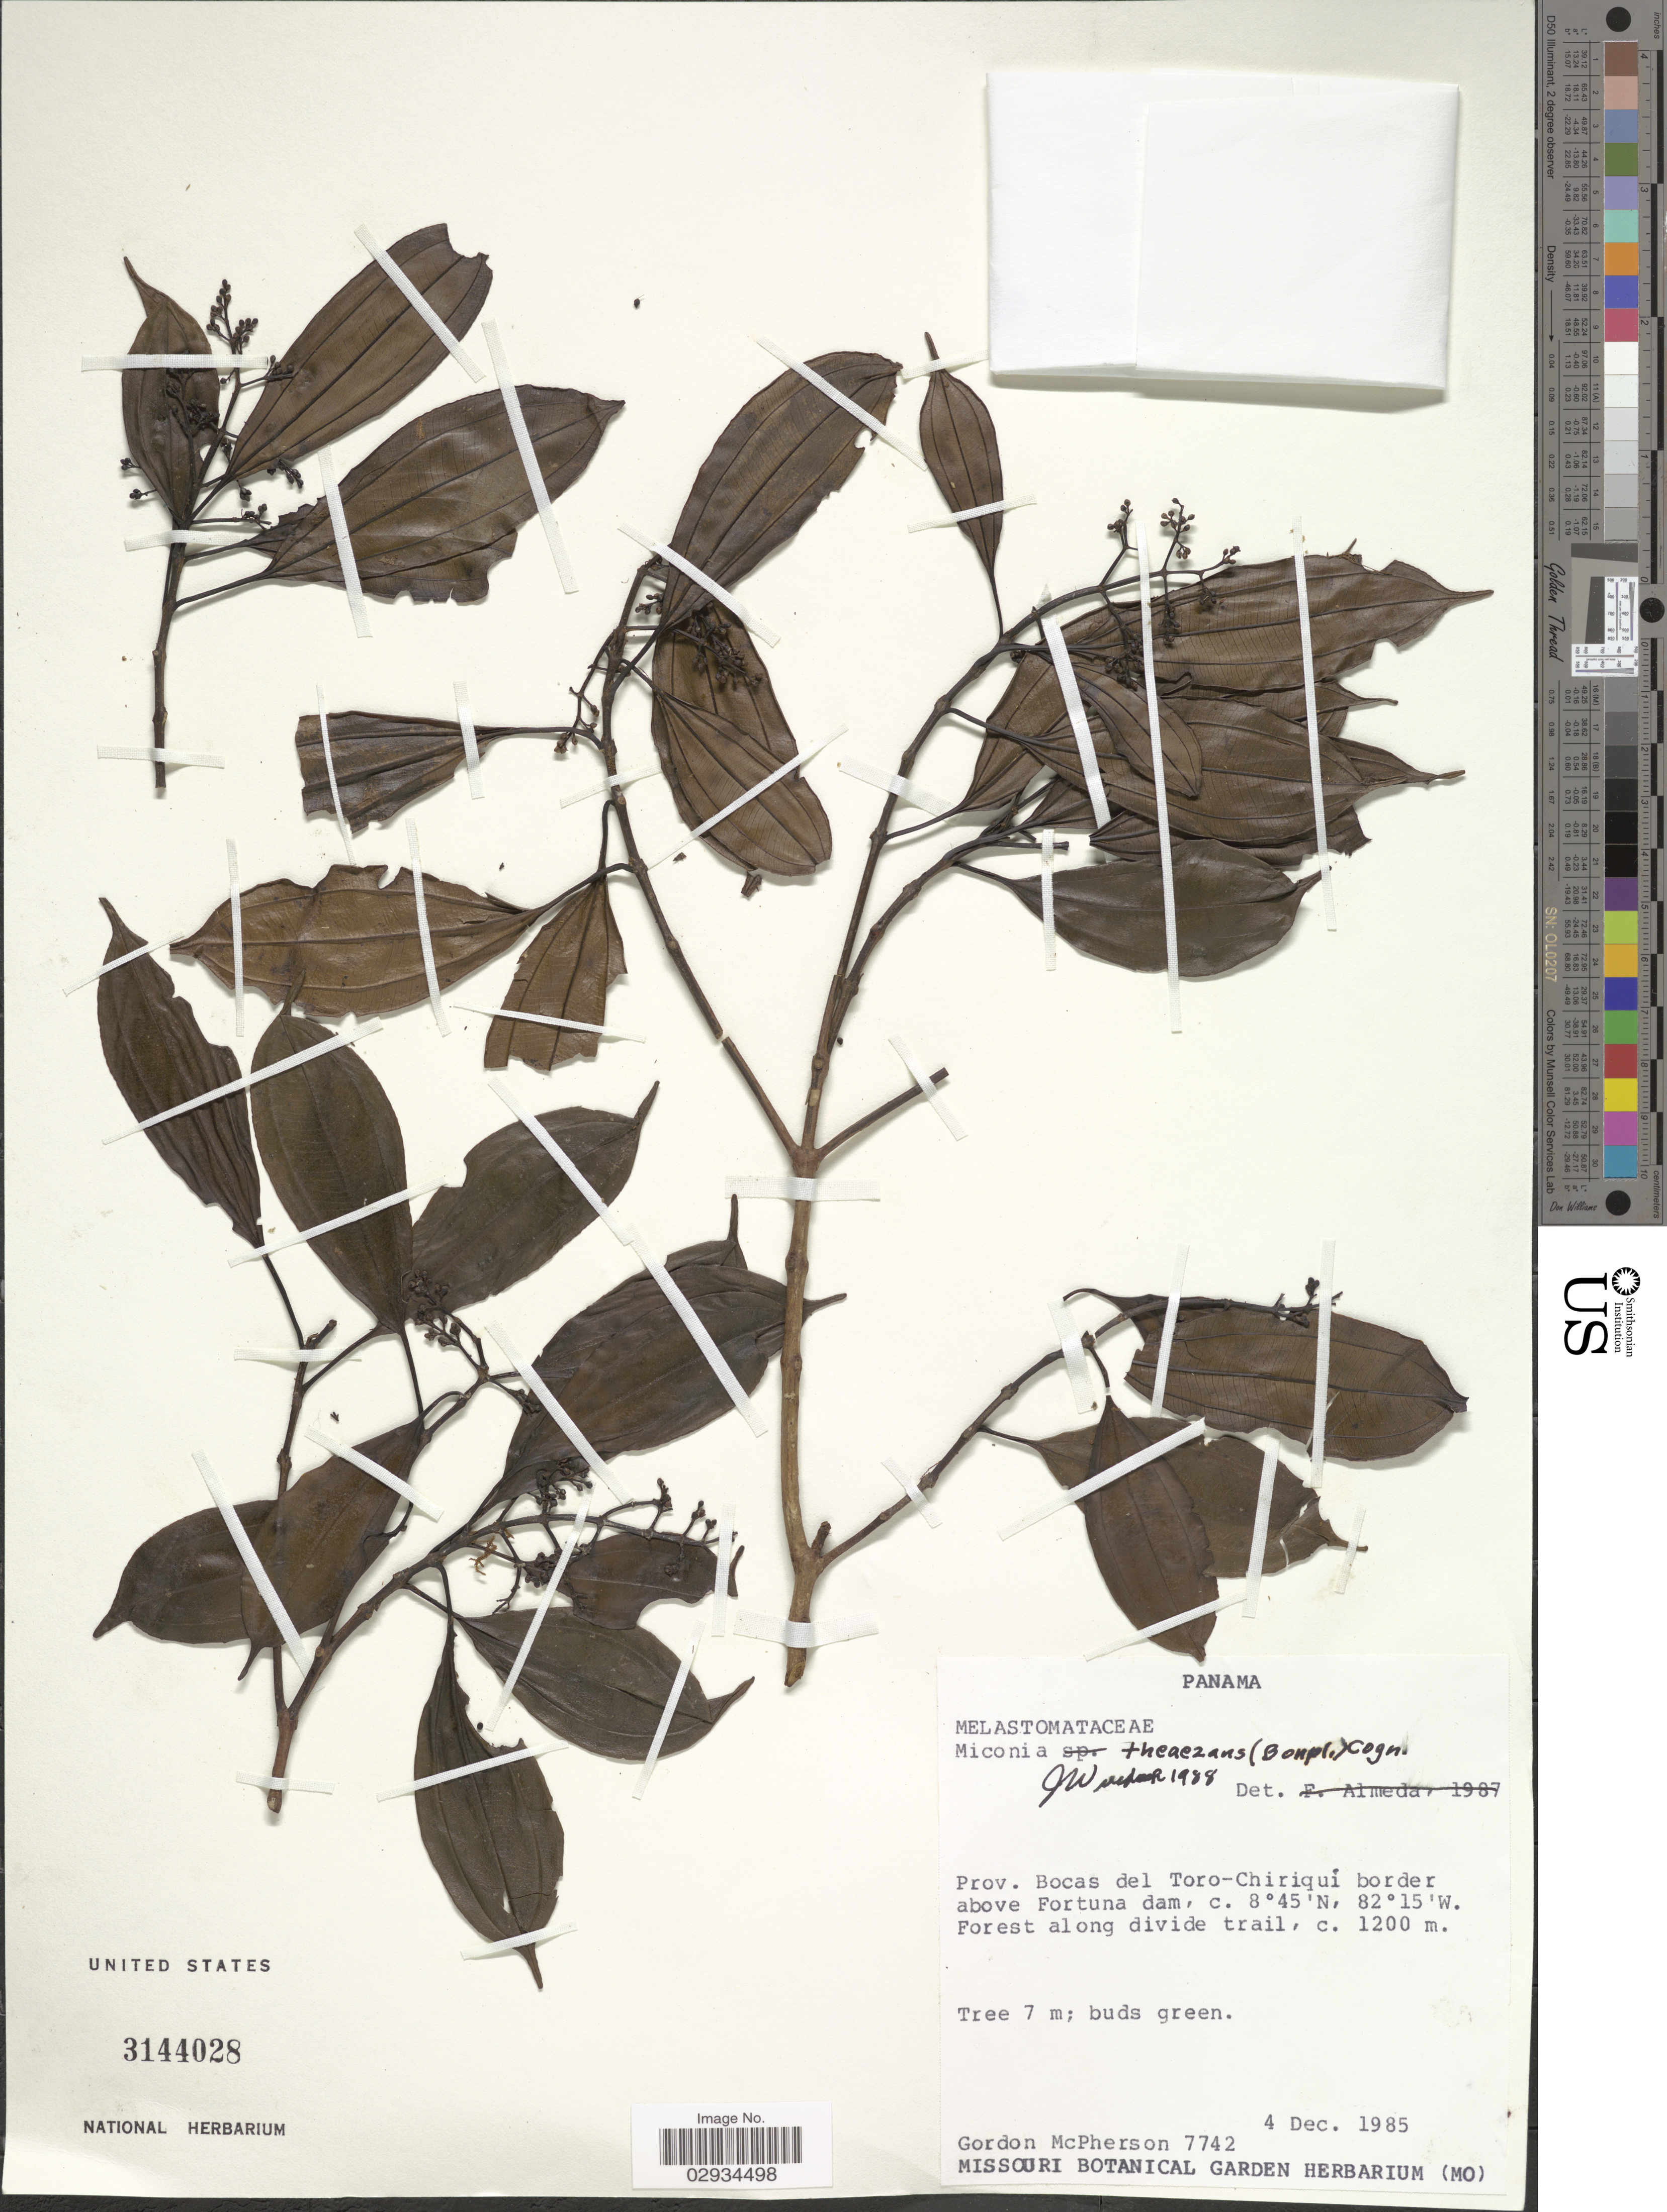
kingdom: Plantae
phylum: Tracheophyta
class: Magnoliopsida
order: Myrtales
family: Melastomataceae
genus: Miconia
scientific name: Miconia theizans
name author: (Bonpl.) Cogn.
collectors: G. D. McPherson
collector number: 7742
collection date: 1985-12-04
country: Panama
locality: Prov. Bocas del Toro-Chiriquí border above Fortuna dam. Forest along divide trail.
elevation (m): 1200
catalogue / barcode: US 3144028